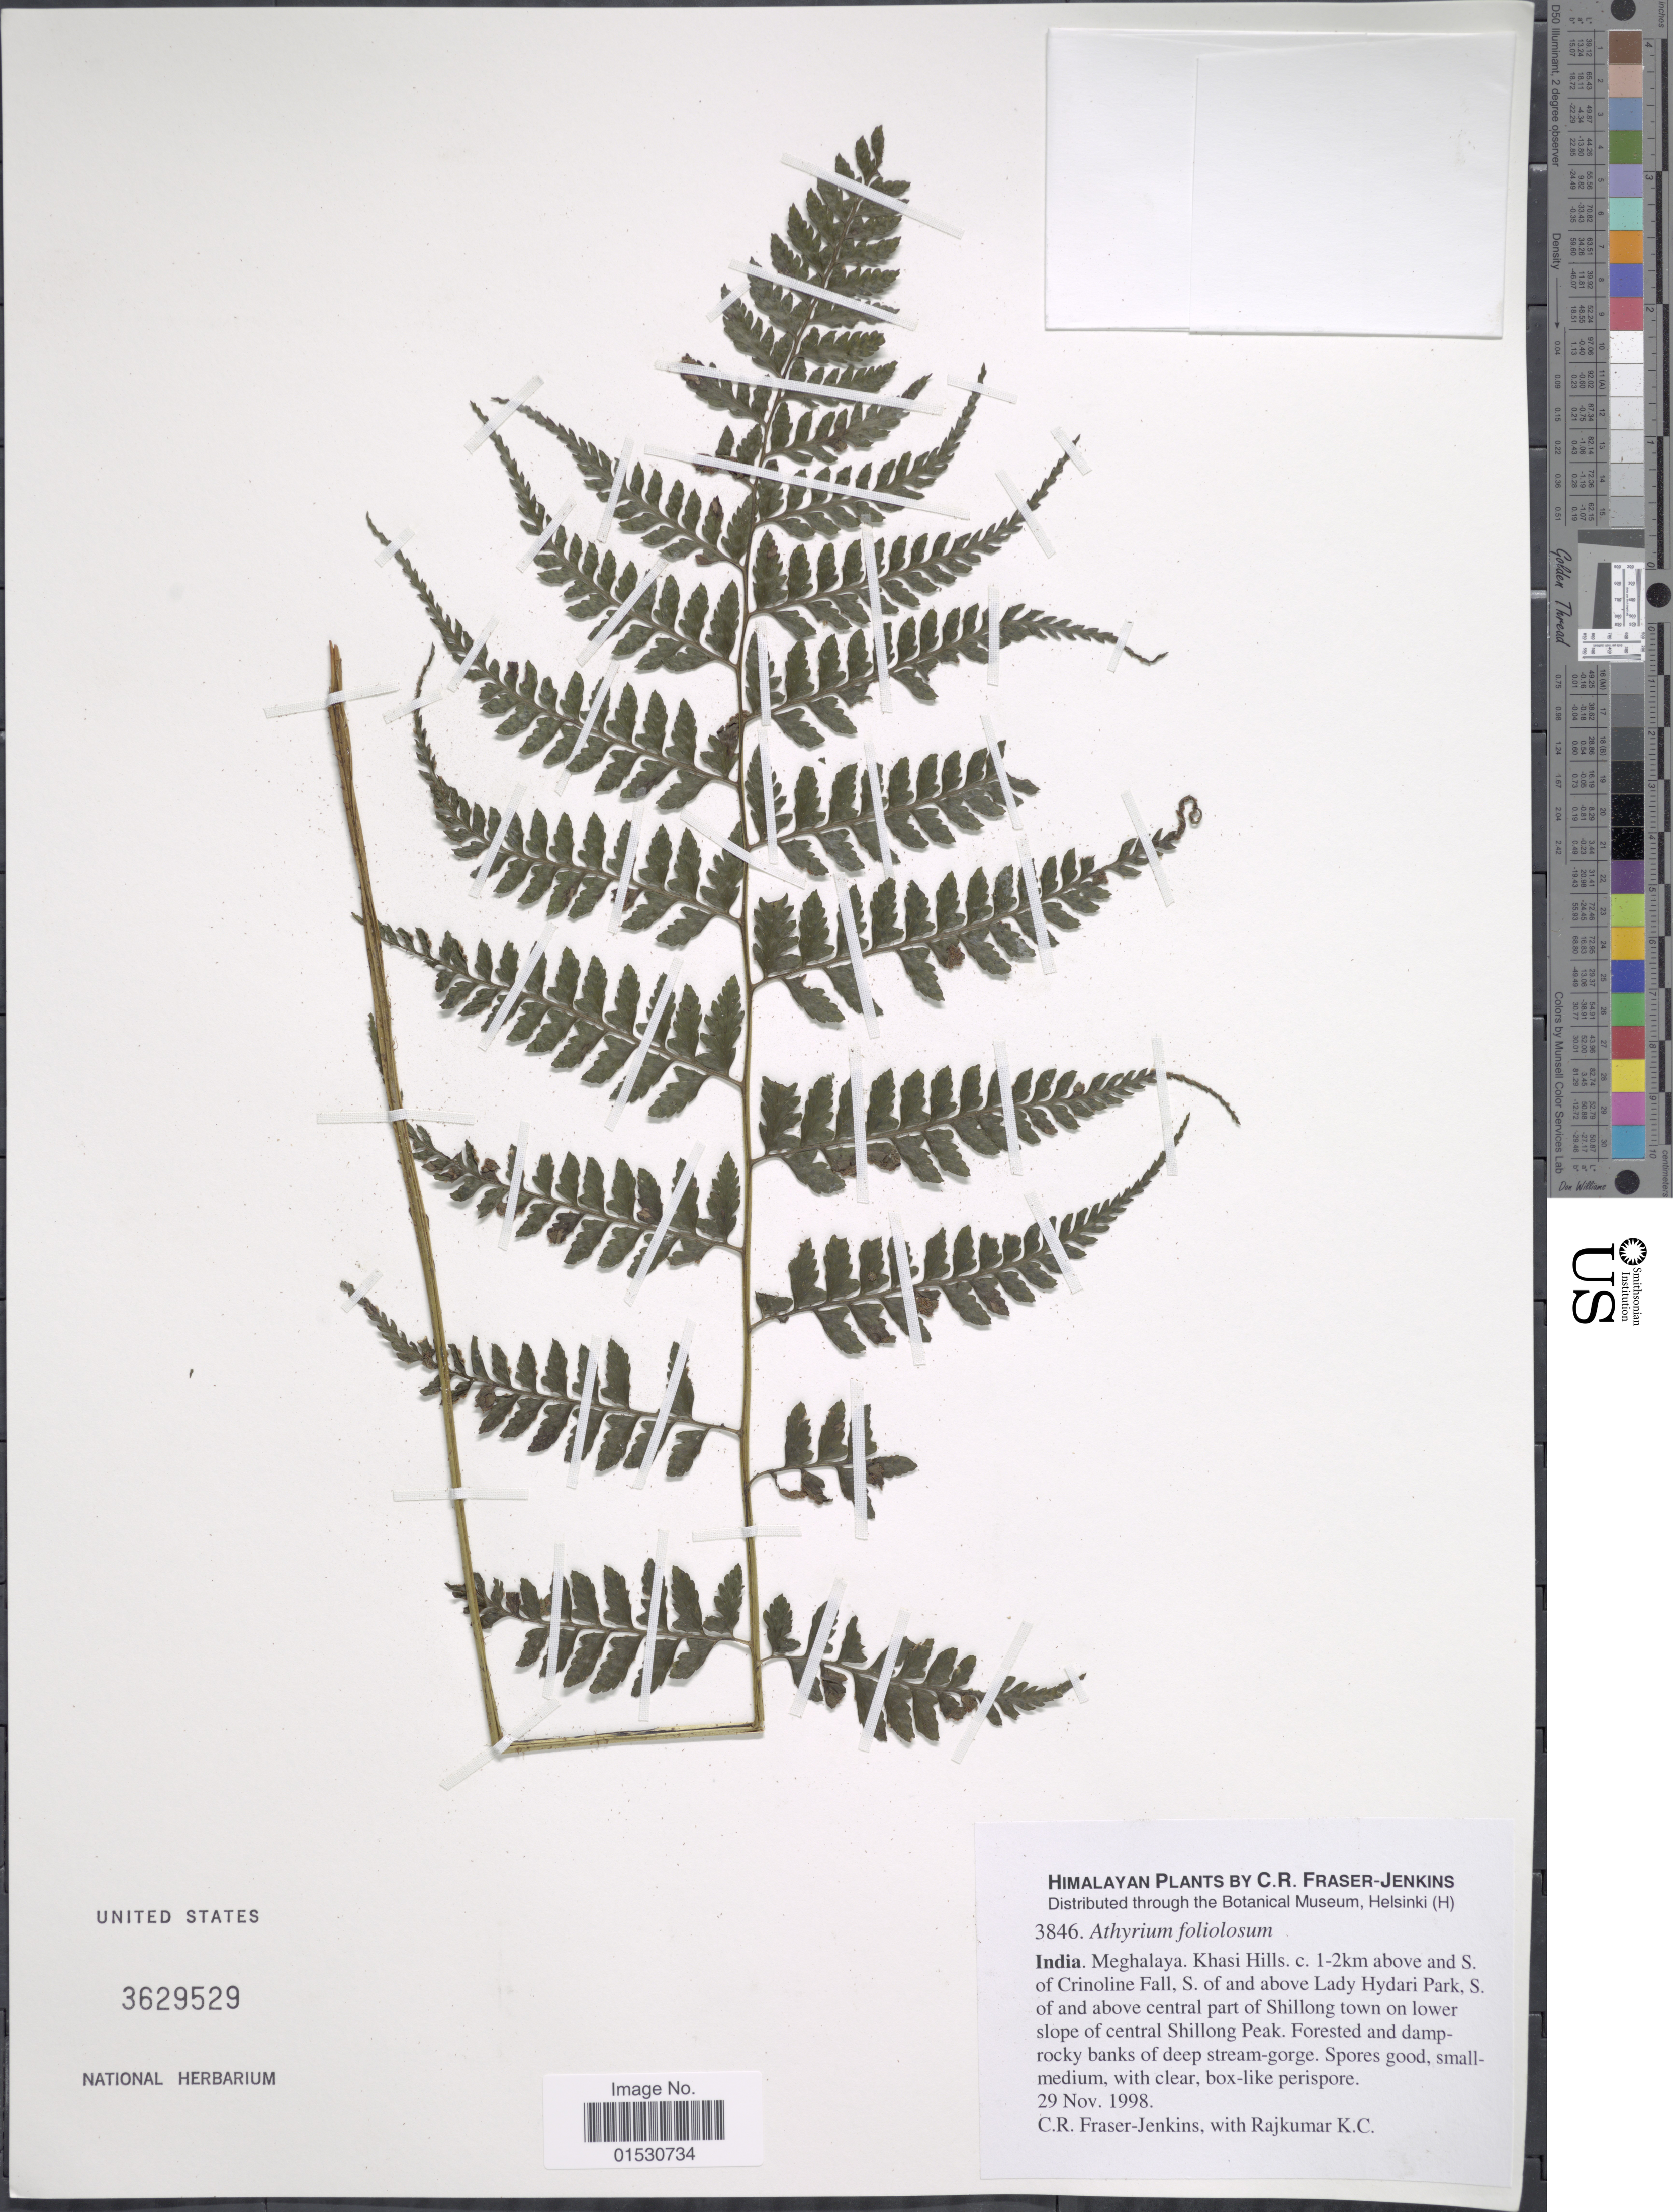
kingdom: Plantae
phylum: Tracheophyta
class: Polypodiopsida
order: Polypodiales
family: Athyriaceae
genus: Athyrium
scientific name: Athyrium foliolosum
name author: (Wall.) T. Moore ex Sm.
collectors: C. R. Fraser-Jenkins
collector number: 3846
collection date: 1998-11-29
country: India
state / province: Meghalaya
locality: Khasi Hills, c. 1- 2 km above and S of Crinoline Falls, S of and above Lady Hydari Park, S of and above central part of Shillong town on lower slope of central Shillong Peak. Forested and damp rocky banks of deep stream-gorge. Spores good, small, medium, with clear, box-like perispore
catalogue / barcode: US 3629529